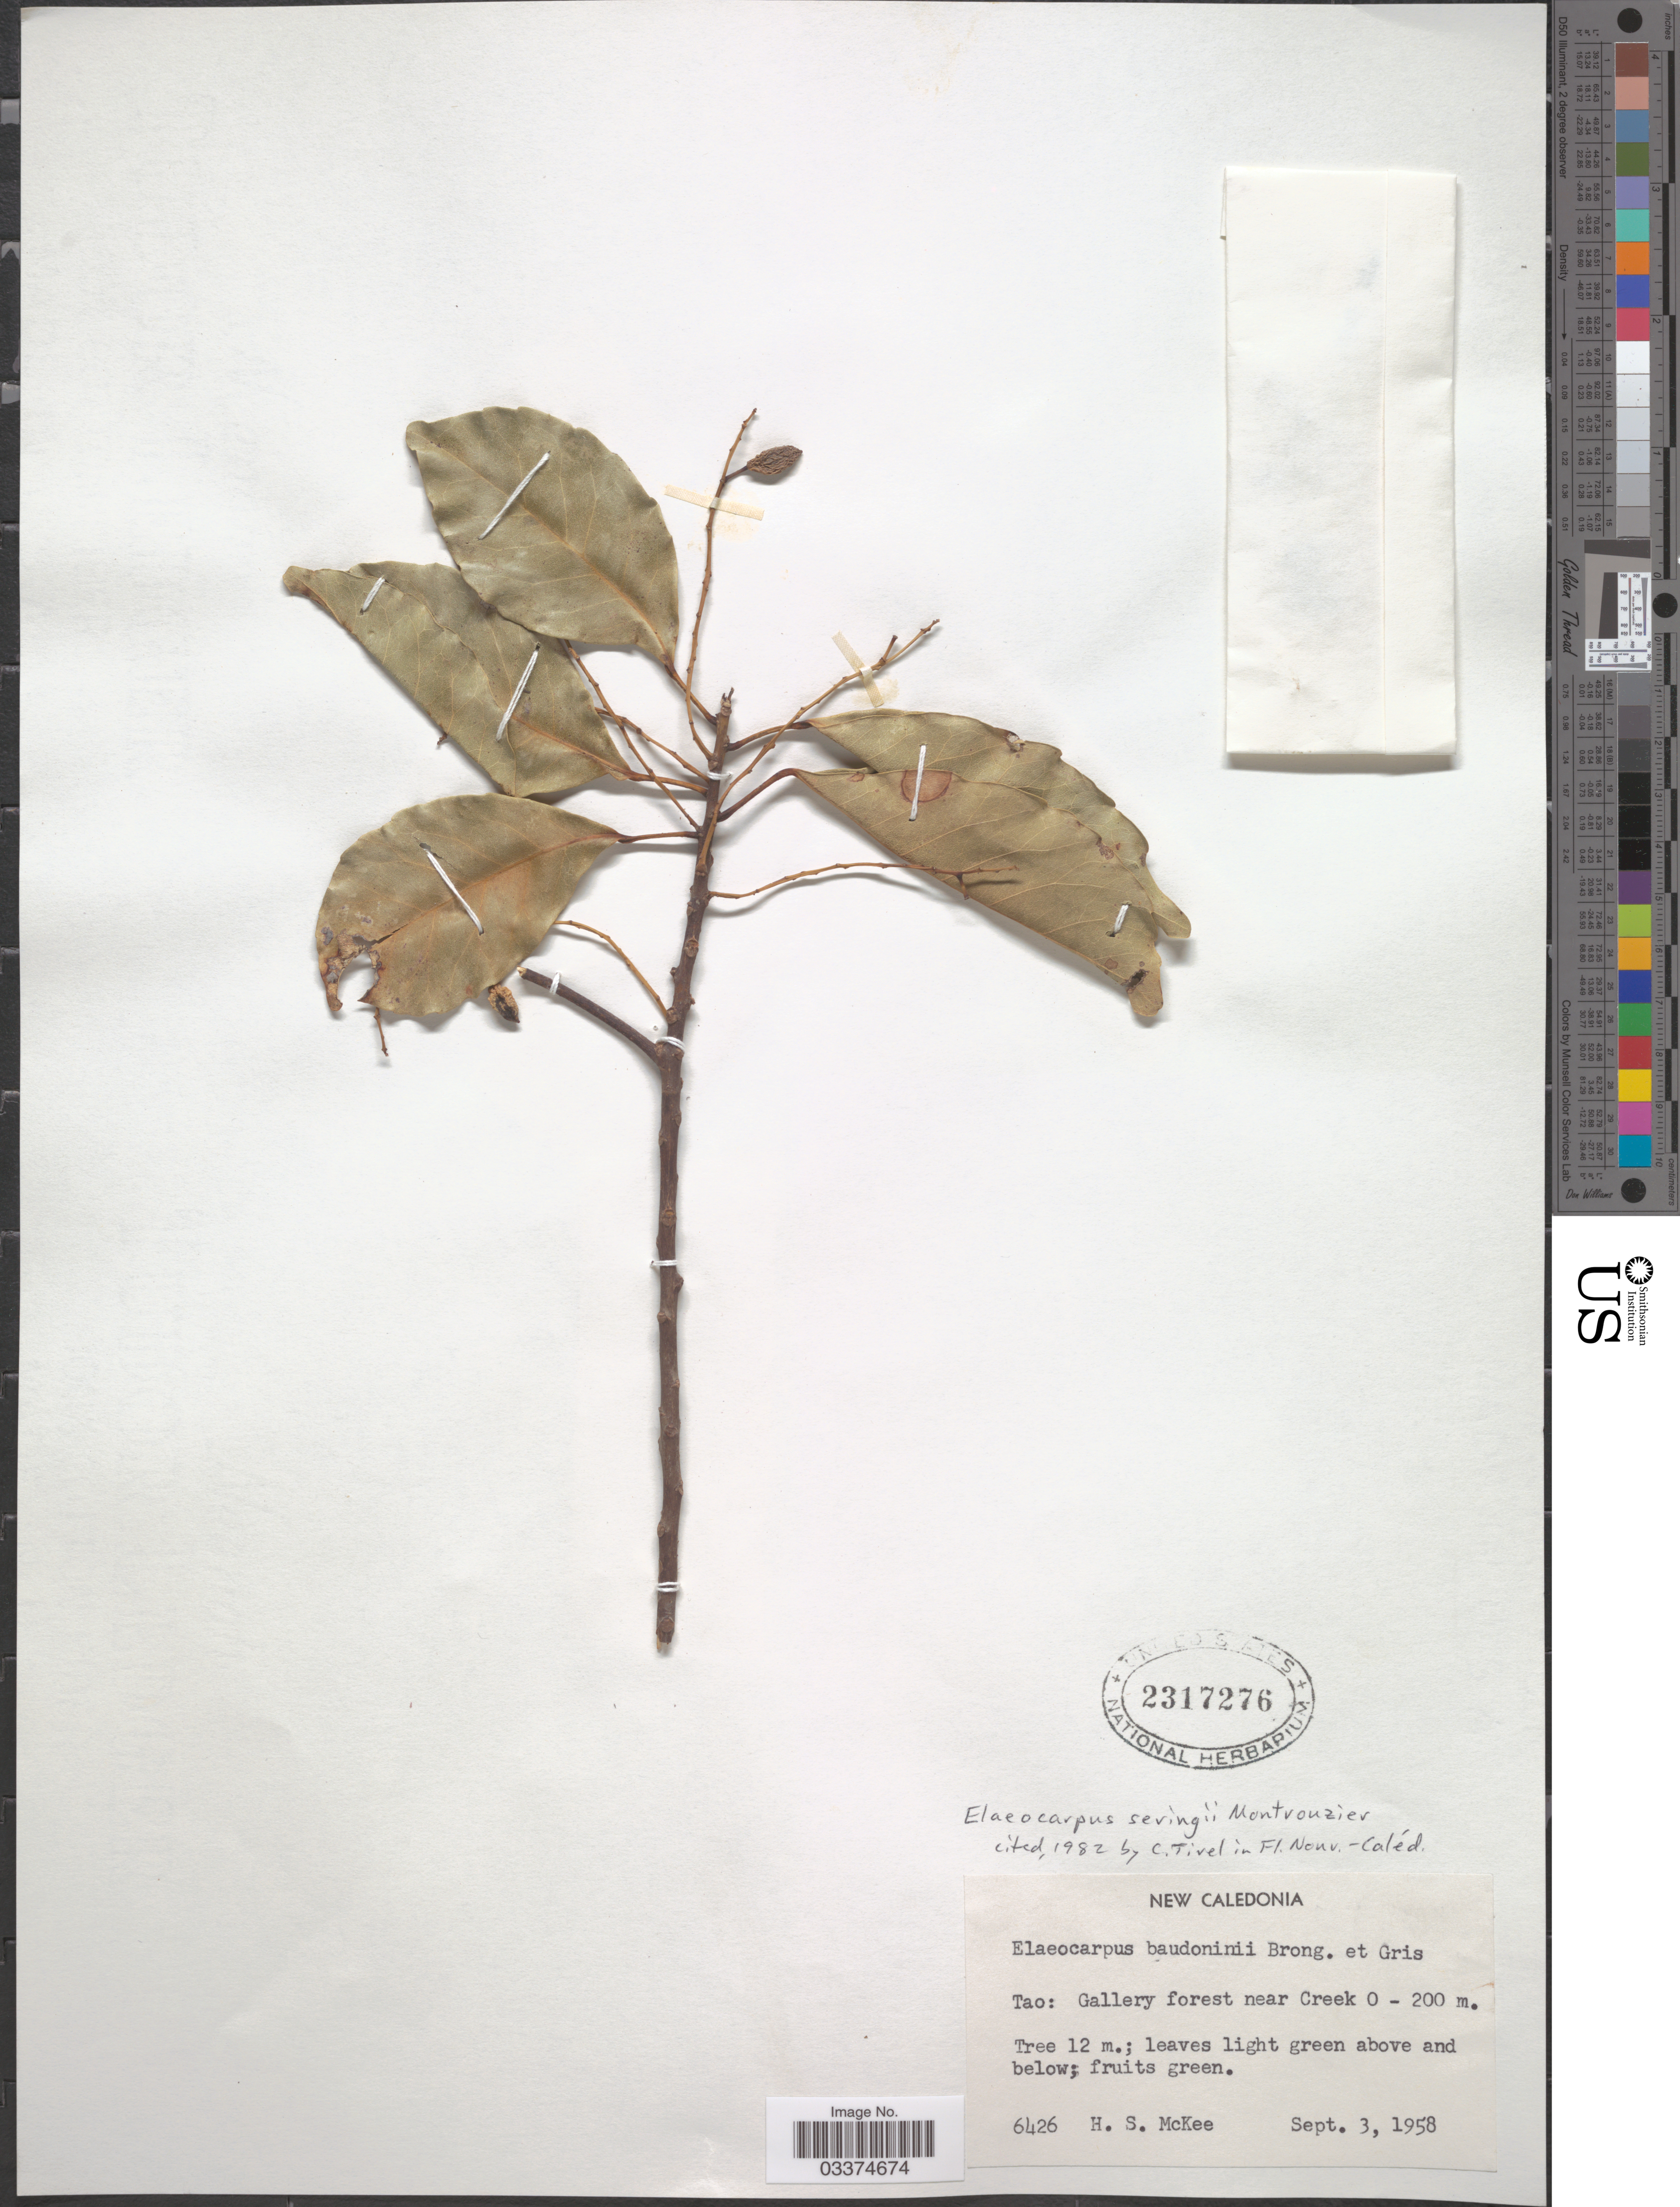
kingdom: Plantae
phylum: Tracheophyta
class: Magnoliopsida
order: Oxalidales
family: Elaeocarpaceae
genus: Elaeocarpus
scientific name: Elaeocarpus seringii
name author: Montrouz.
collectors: H. S. McKee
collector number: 6426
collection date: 1958-09-03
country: New Caledonia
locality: Tao: Gallery forest near Creek.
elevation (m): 0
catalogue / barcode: US 2317276